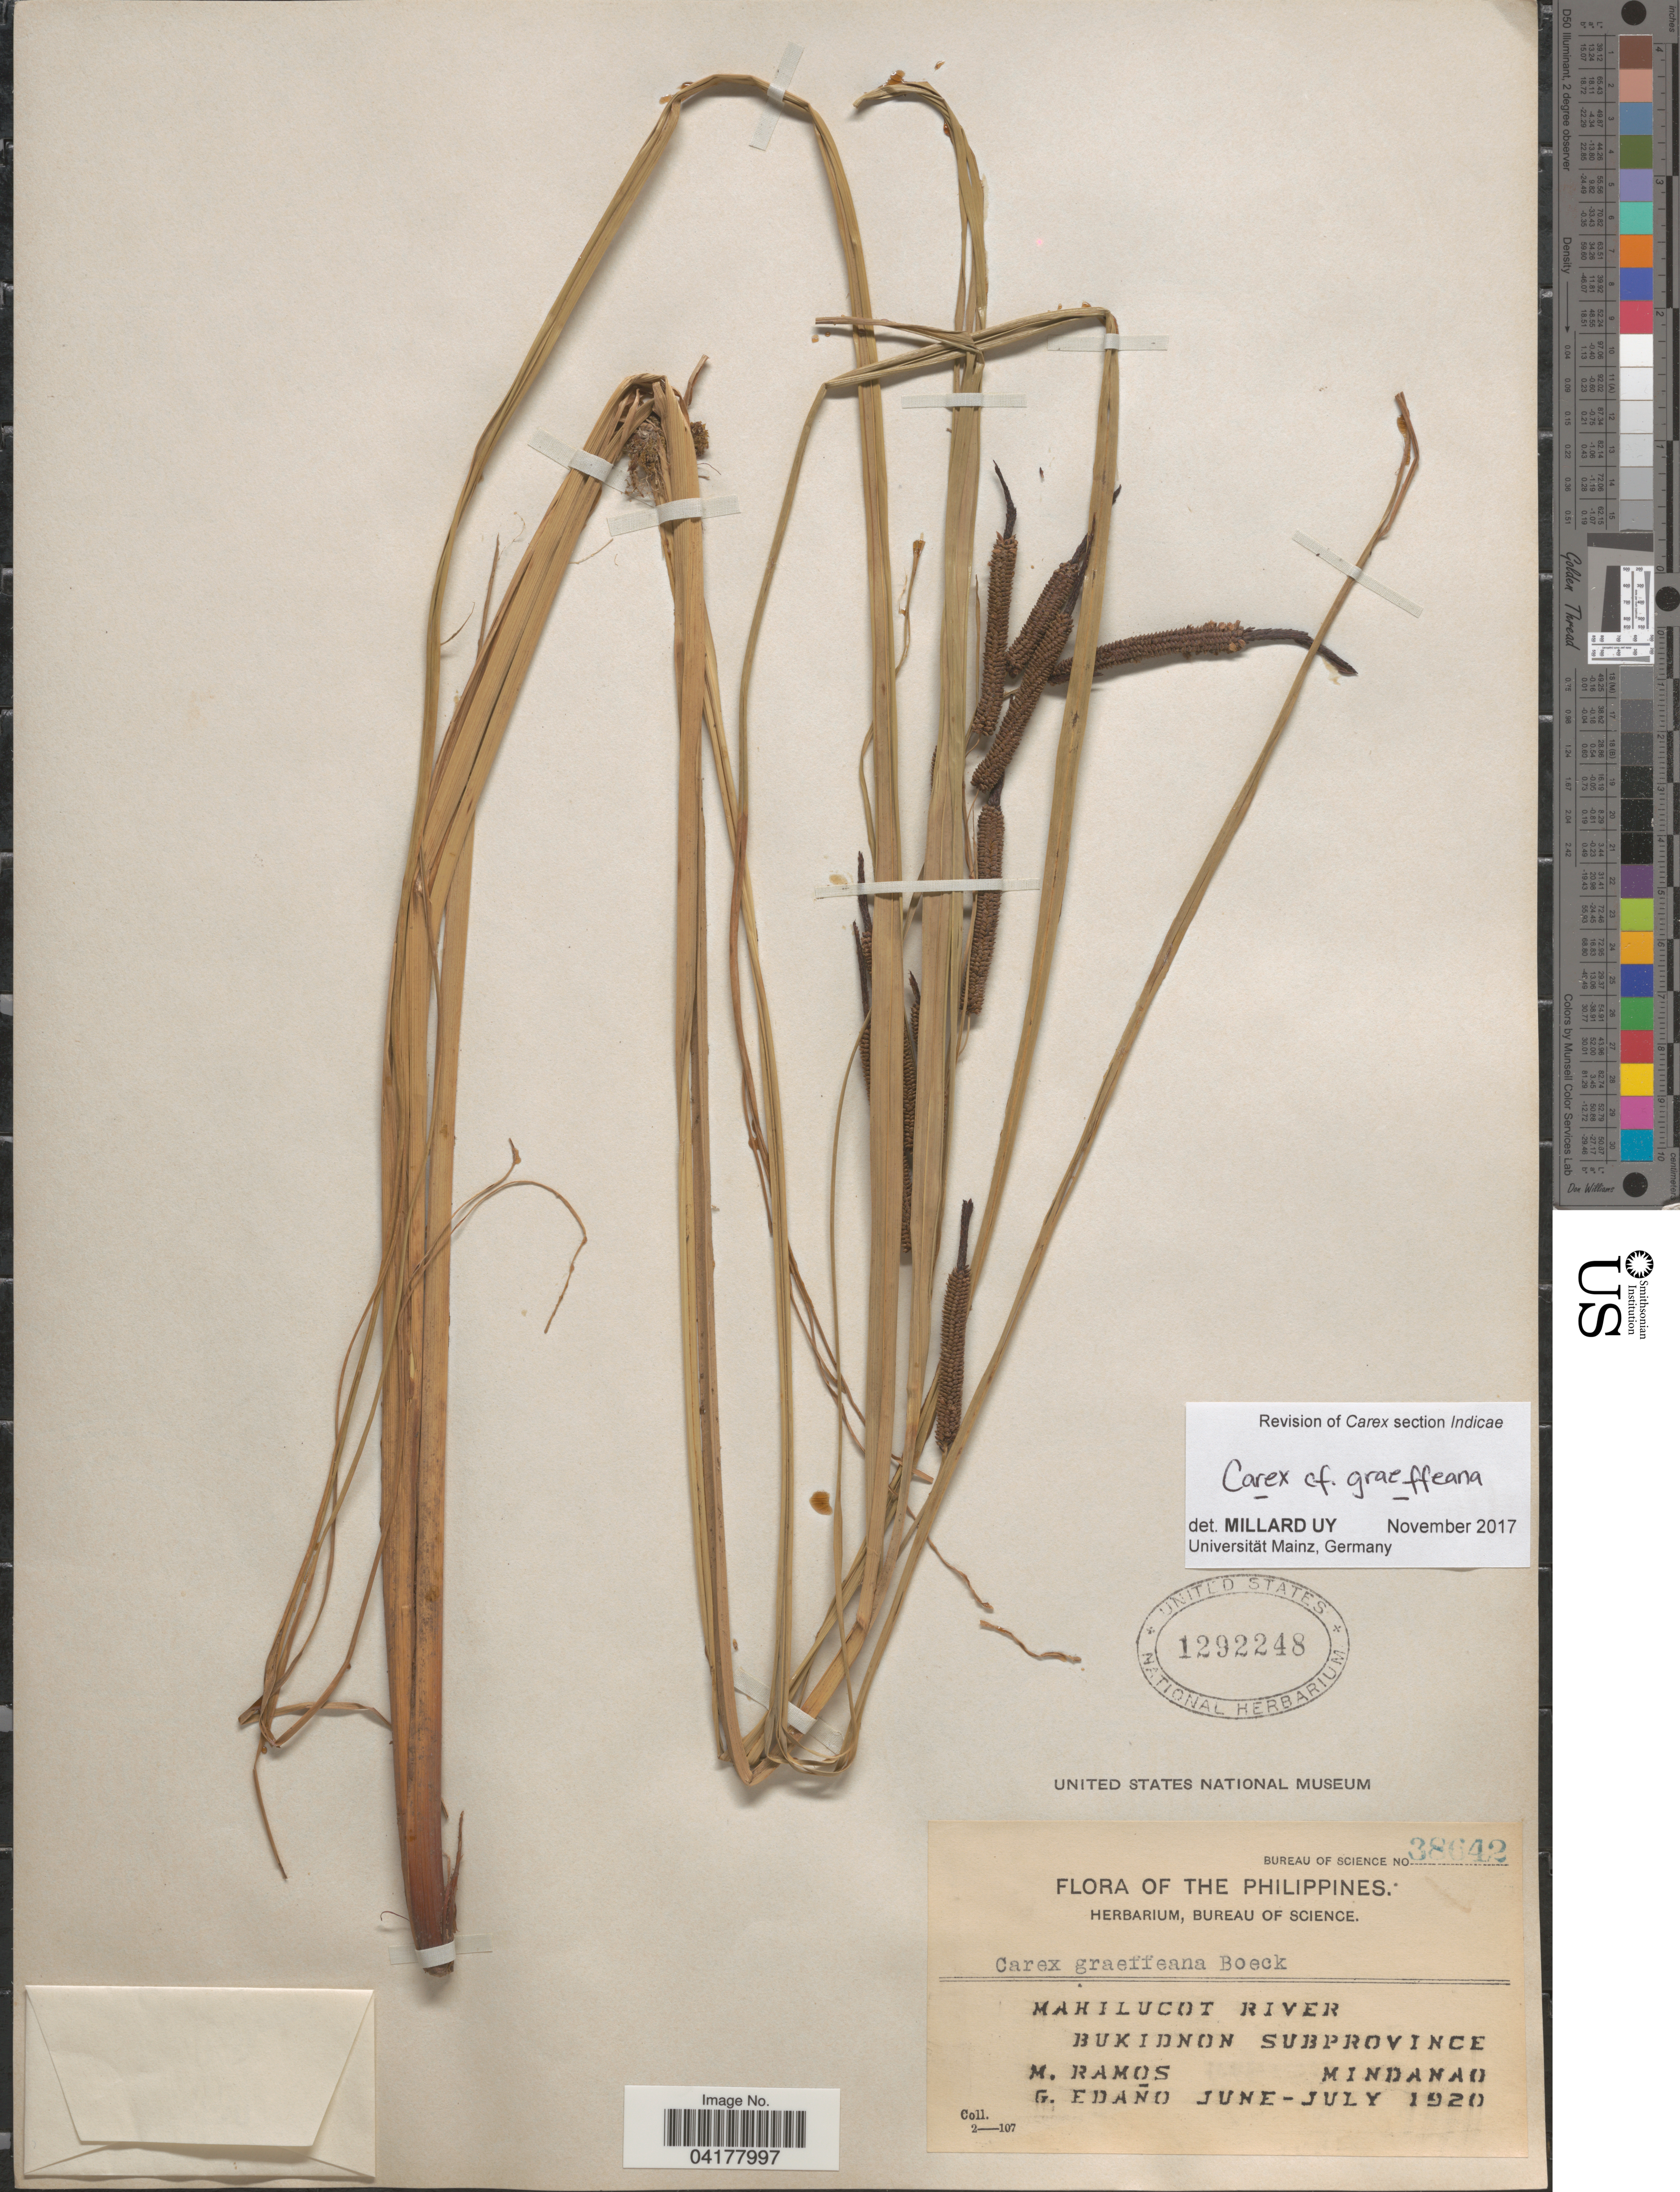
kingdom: Plantae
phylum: Tracheophyta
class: Liliopsida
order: Poales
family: Cyperaceae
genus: Carex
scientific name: Carex graeffeana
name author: Boeckeler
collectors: M. Ramos & G. Edaño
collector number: Bureau of Science 38642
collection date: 1920-06/1920-07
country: Philippines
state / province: Northern Mindanao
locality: Mahilucot River. Bukidnon Subprovince. Mindanao.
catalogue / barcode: US 1292248